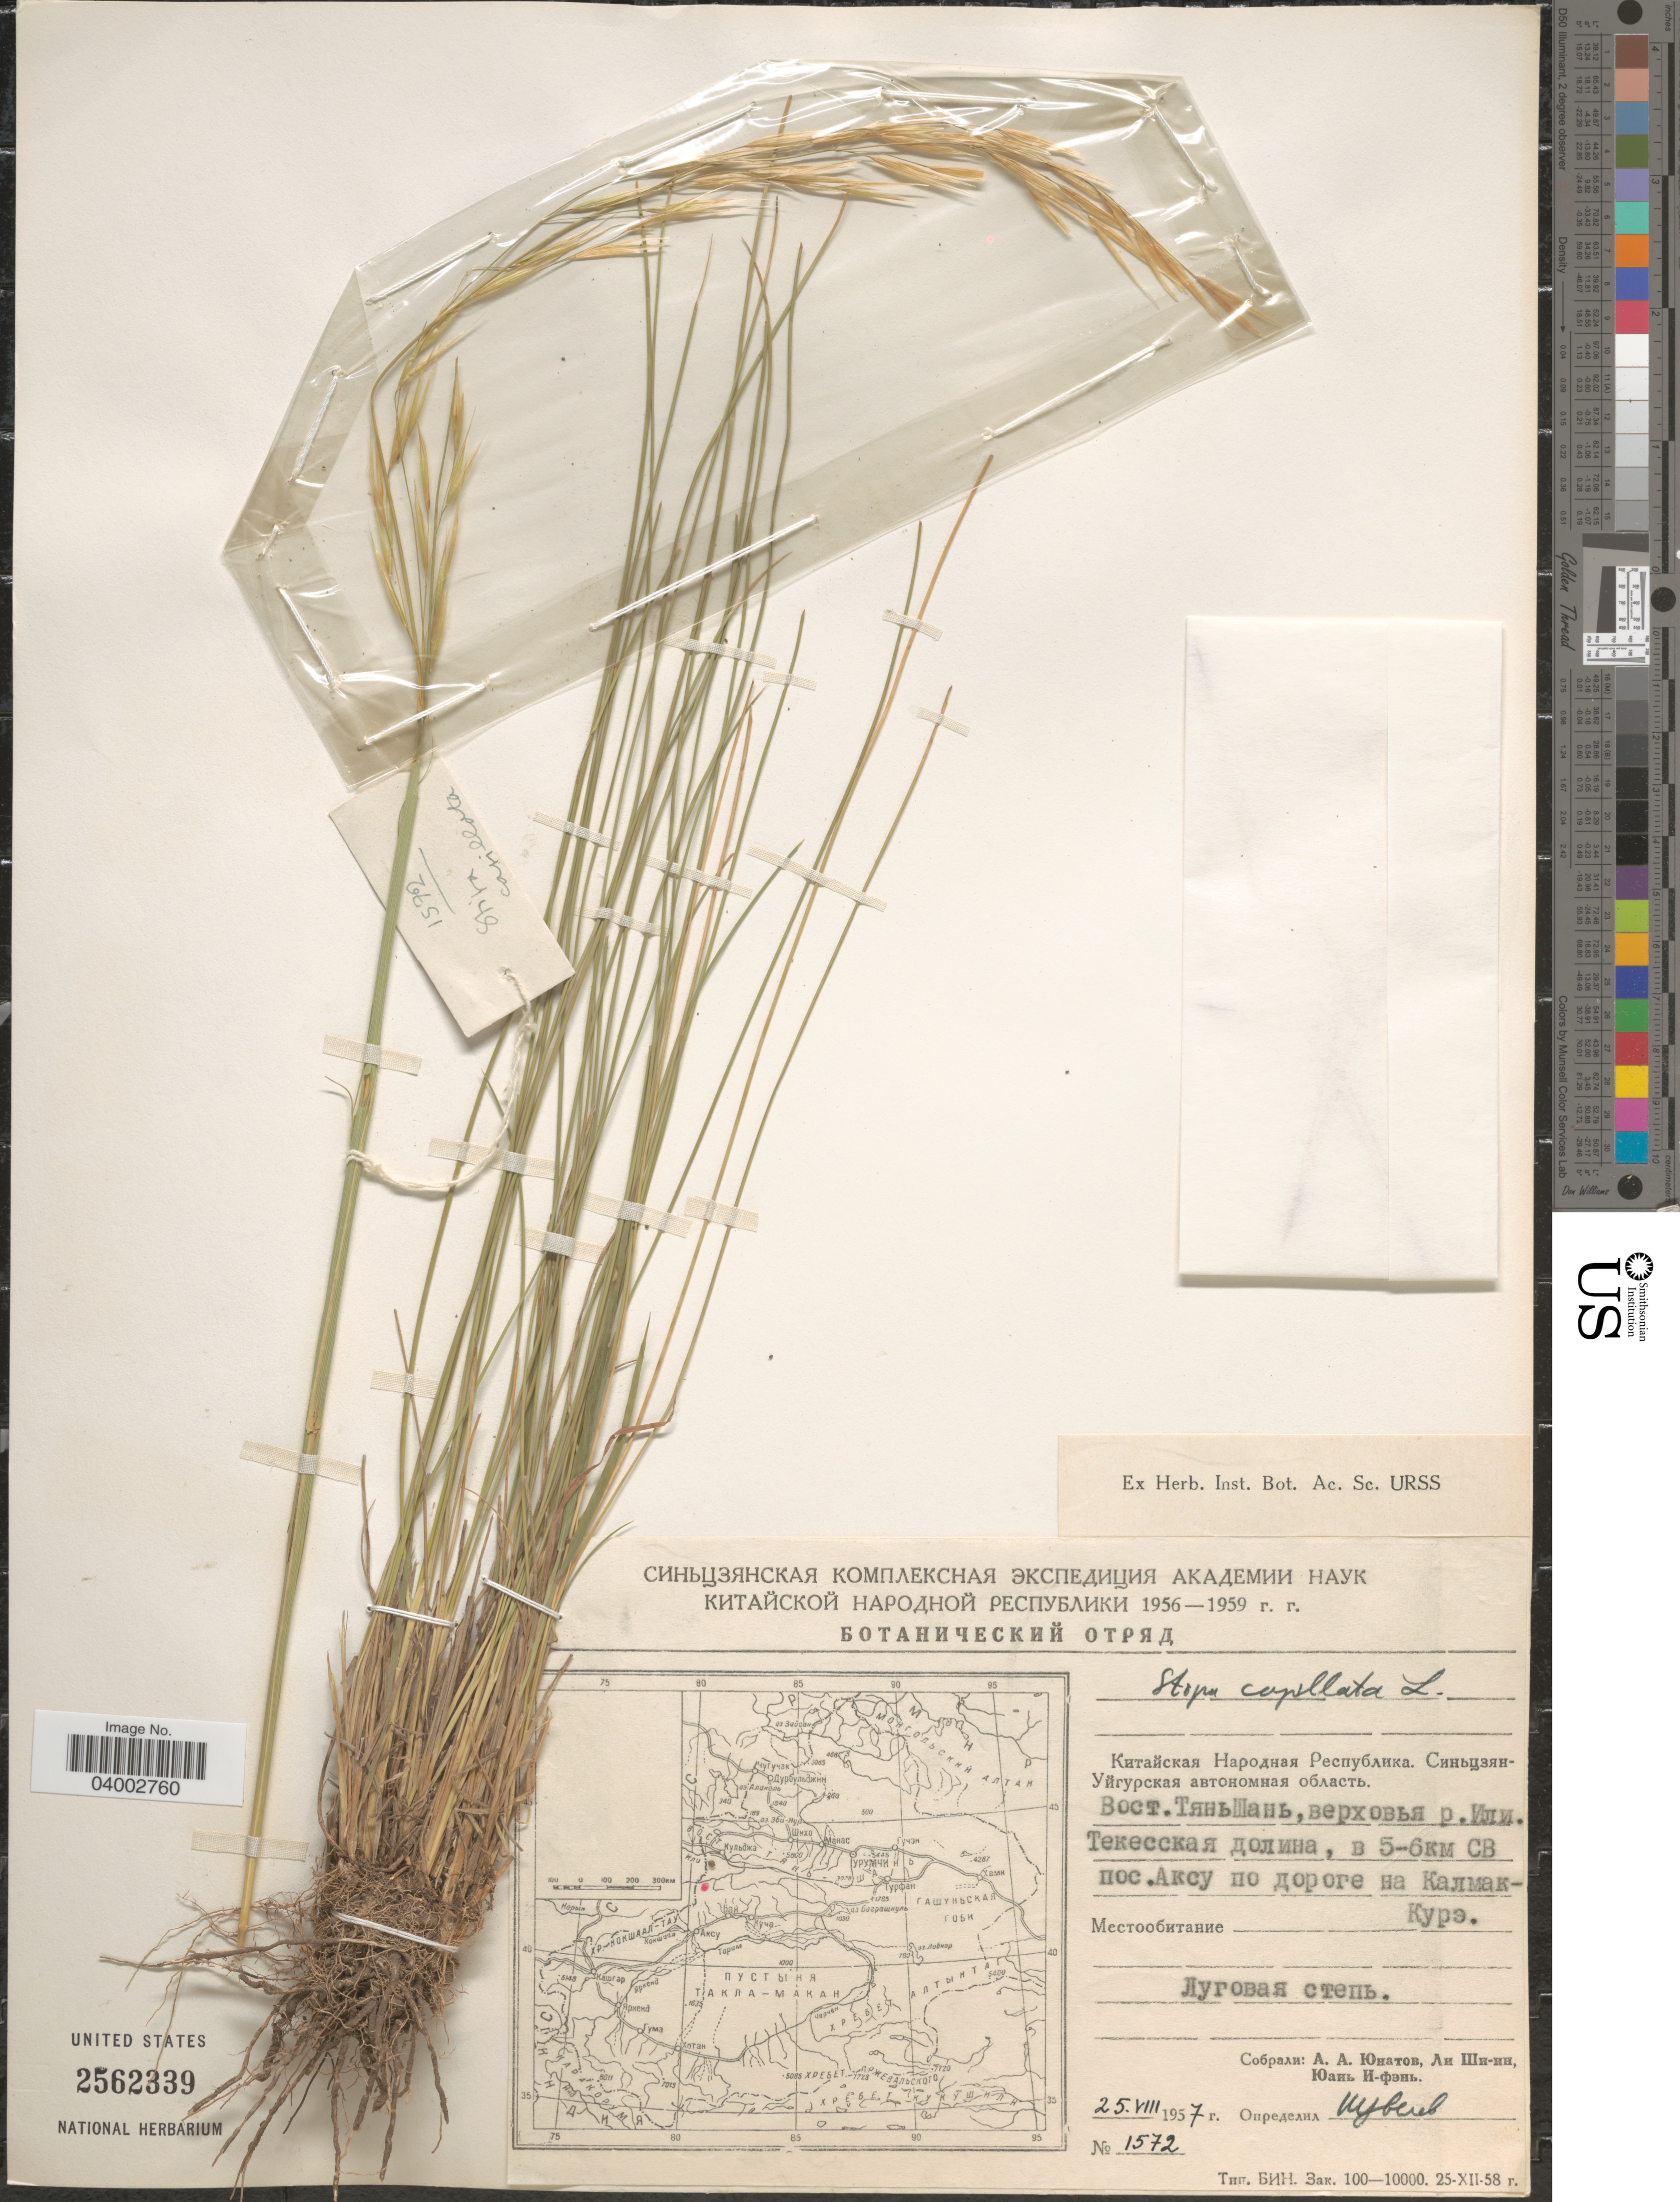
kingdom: Plantae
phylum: Tracheophyta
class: Liliopsida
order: Poales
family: Poaceae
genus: Stipa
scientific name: Stipa capillata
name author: L.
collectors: A. Unatov, Lee Shi-in & Yuan I-fen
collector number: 1572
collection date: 1957-08-25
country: China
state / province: Xinjiang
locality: Tekes Valley, river Ili, 5-6 km NE of Aksu on the road to Kalmuk Kuree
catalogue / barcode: US 2562339